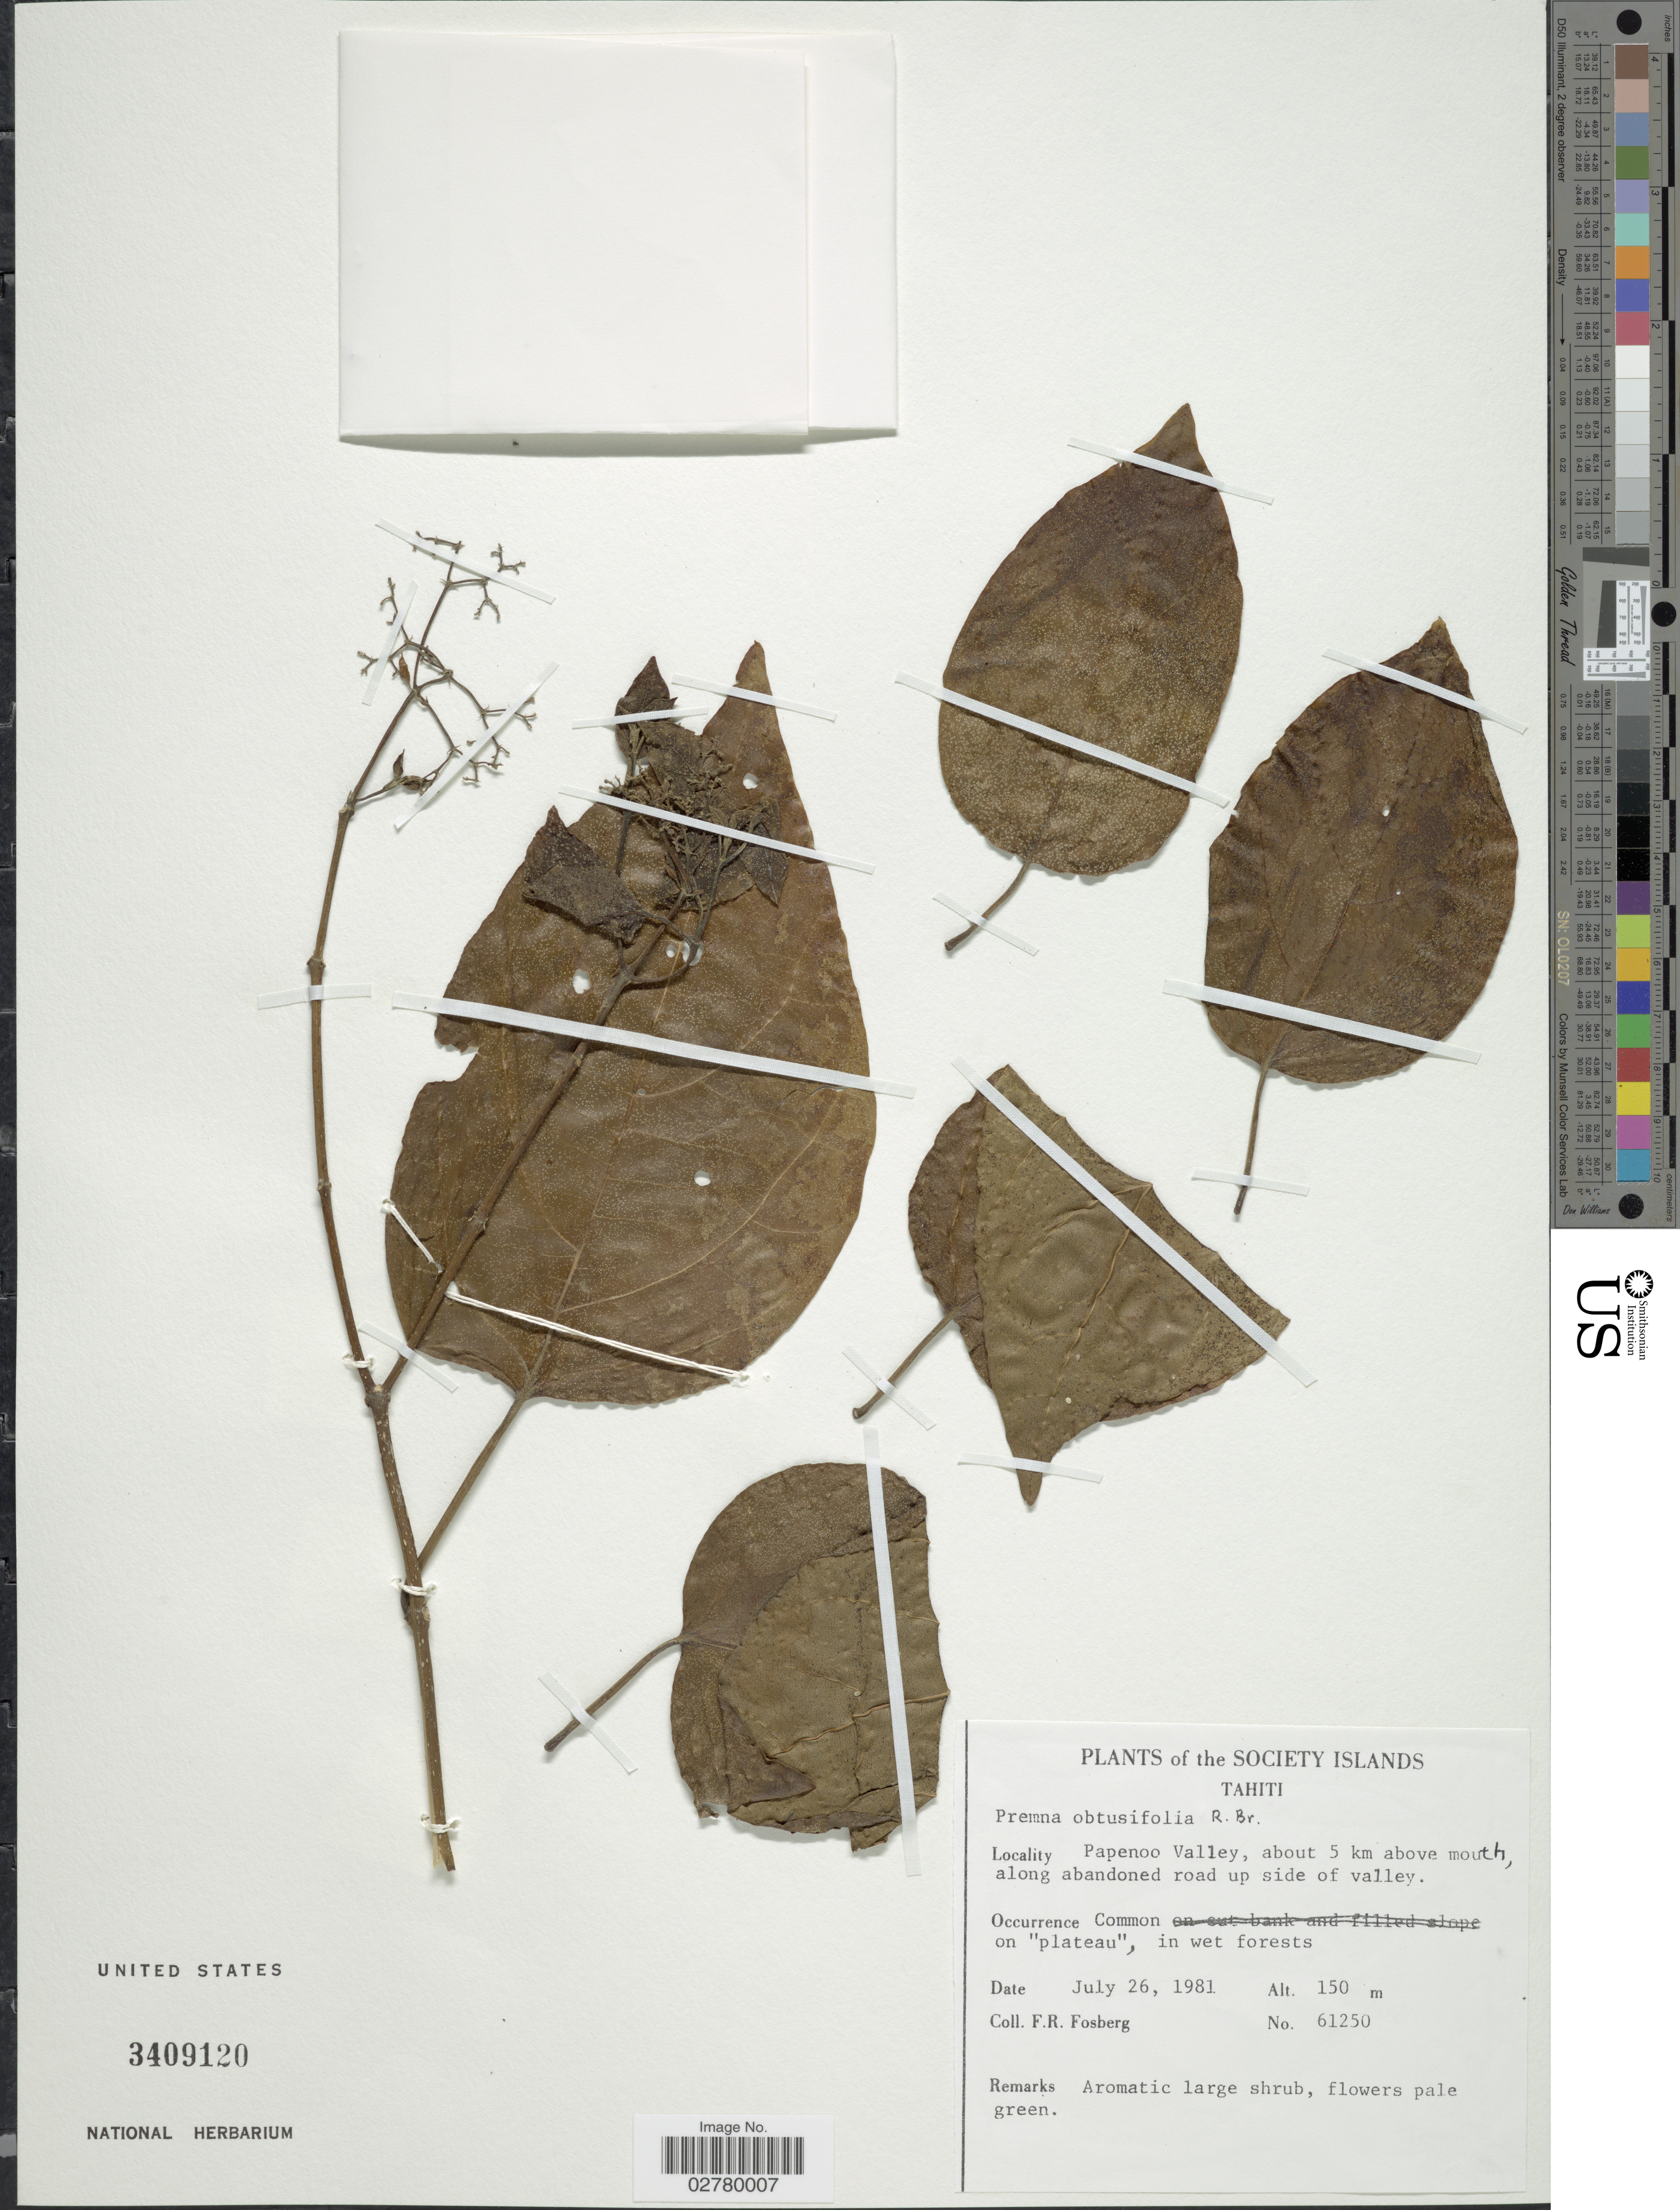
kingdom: Plantae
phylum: Tracheophyta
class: Magnoliopsida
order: Lamiales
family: Lamiaceae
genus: Premna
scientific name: Premna obtusifolia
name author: R. Br.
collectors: F. R. Fosberg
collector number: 61250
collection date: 1981-07-26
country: French Polynesia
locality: The Society Islands. Tahiti. Papenoo Valley, about 5 km above mouth, along abandoned road up side of valley.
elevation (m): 150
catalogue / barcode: US 3409120